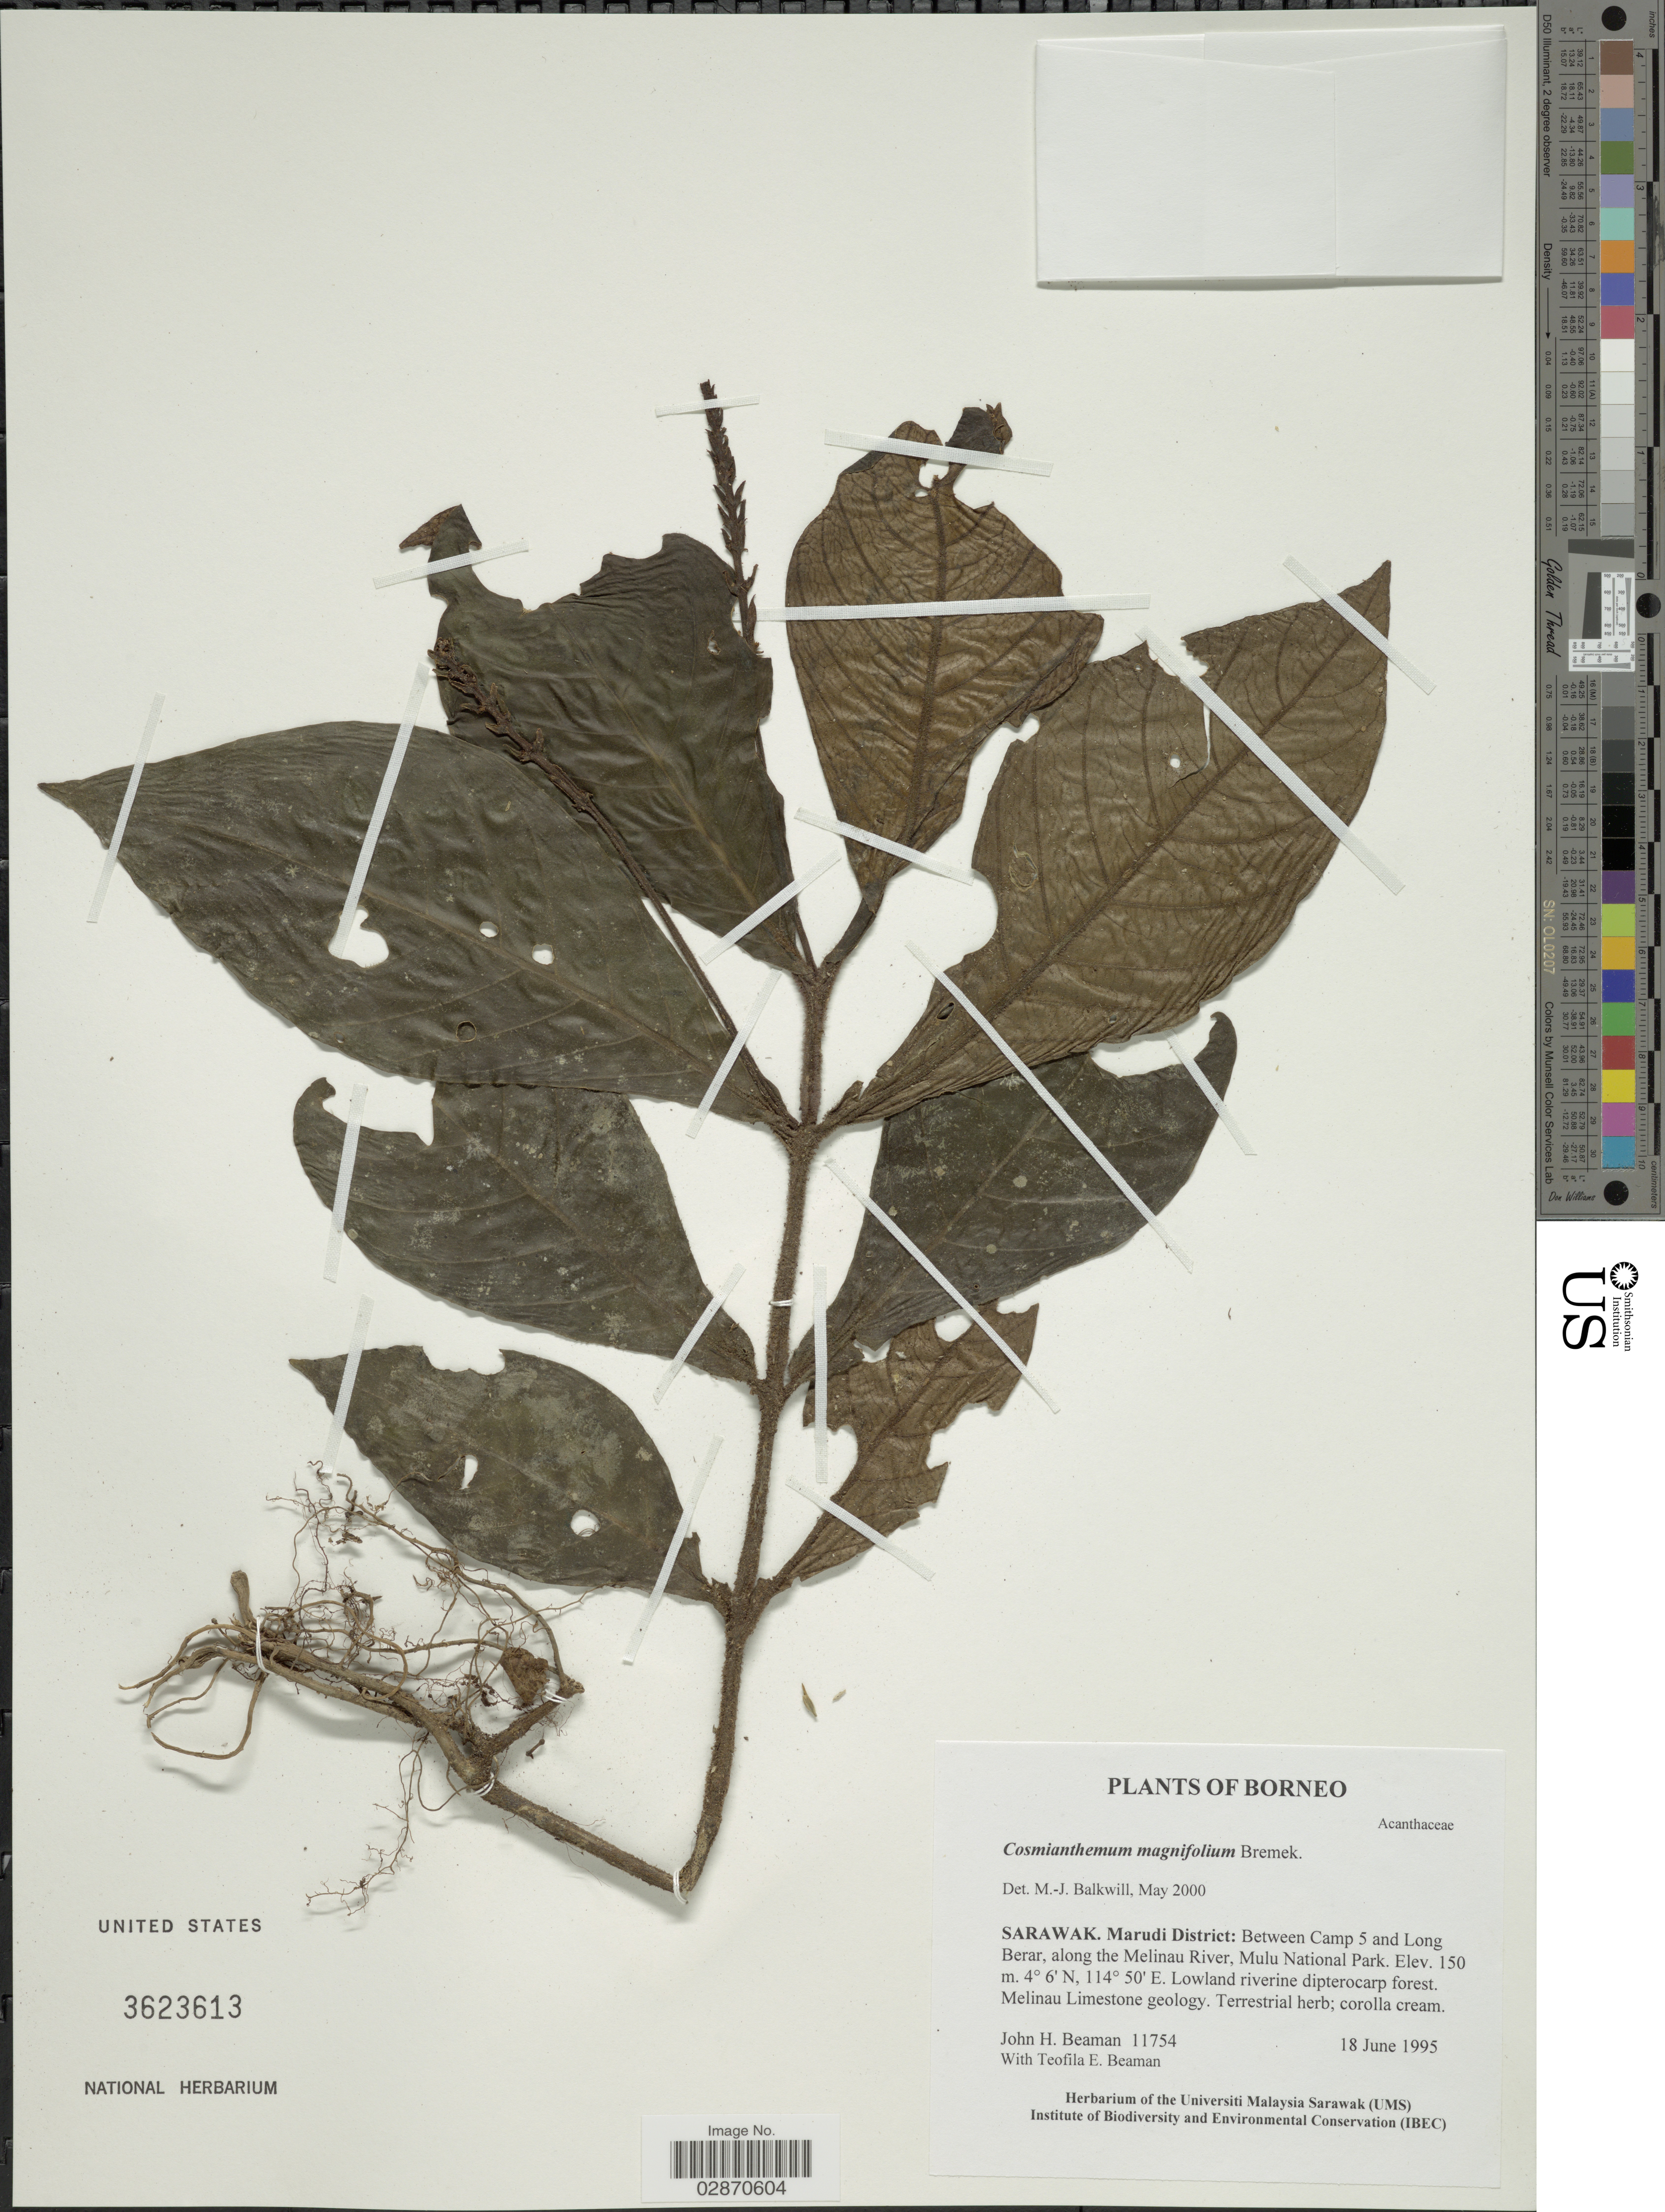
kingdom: Plantae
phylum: Tracheophyta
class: Magnoliopsida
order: Lamiales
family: Acanthaceae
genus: Cosmianthemum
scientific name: Cosmianthemum magnifolium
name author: Bremek.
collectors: J. H. Beaman & T. E. Beaman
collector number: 11754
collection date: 1995-06-18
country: Malaysia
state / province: Sarawak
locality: Marudi District: Between Camp 5 and Long Berar, along the Melinau River, Mulu National Park. Melinau Limestone geology.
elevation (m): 150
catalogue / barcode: US 3623613